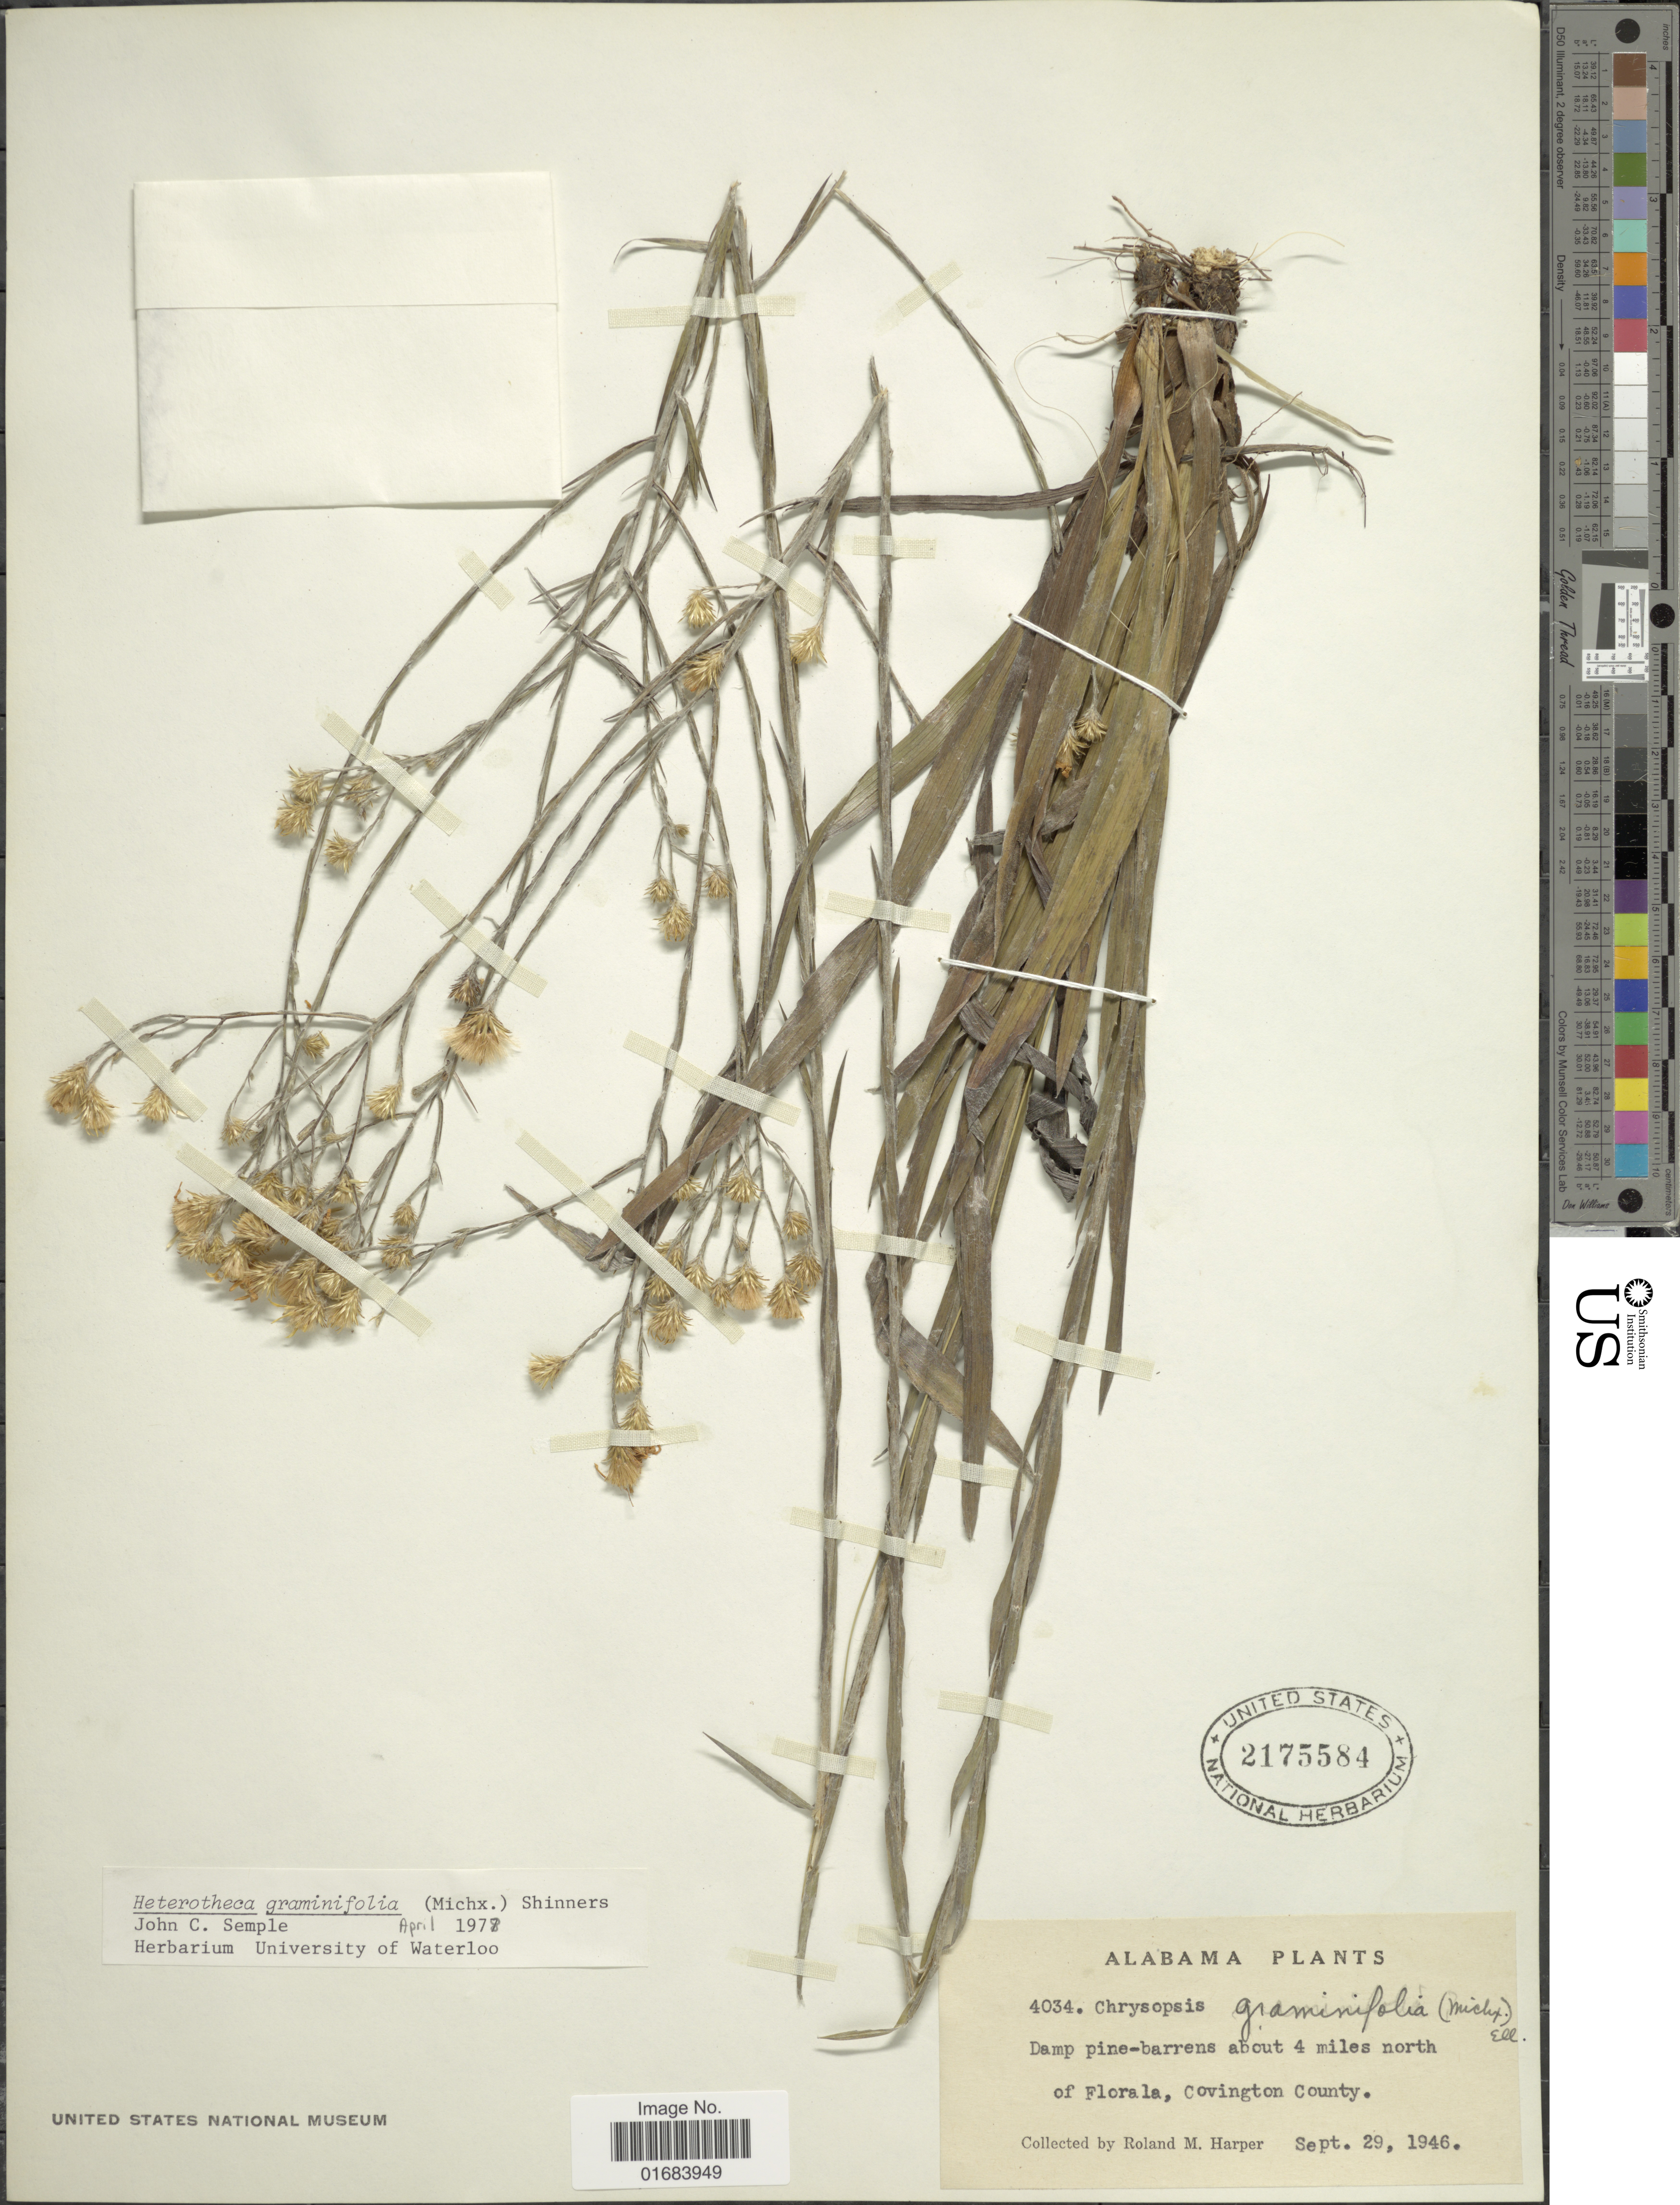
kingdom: Plantae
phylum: Tracheophyta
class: Magnoliopsida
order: Asterales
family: Asteraceae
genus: Pityopsis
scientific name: Pityopsis graminifolia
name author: (Michx.) Nutt.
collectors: R. M. Harper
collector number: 4034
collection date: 1946-09-29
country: United States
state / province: Alabama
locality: About 4 miles north of Florala, Covington County.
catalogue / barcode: US 2175584